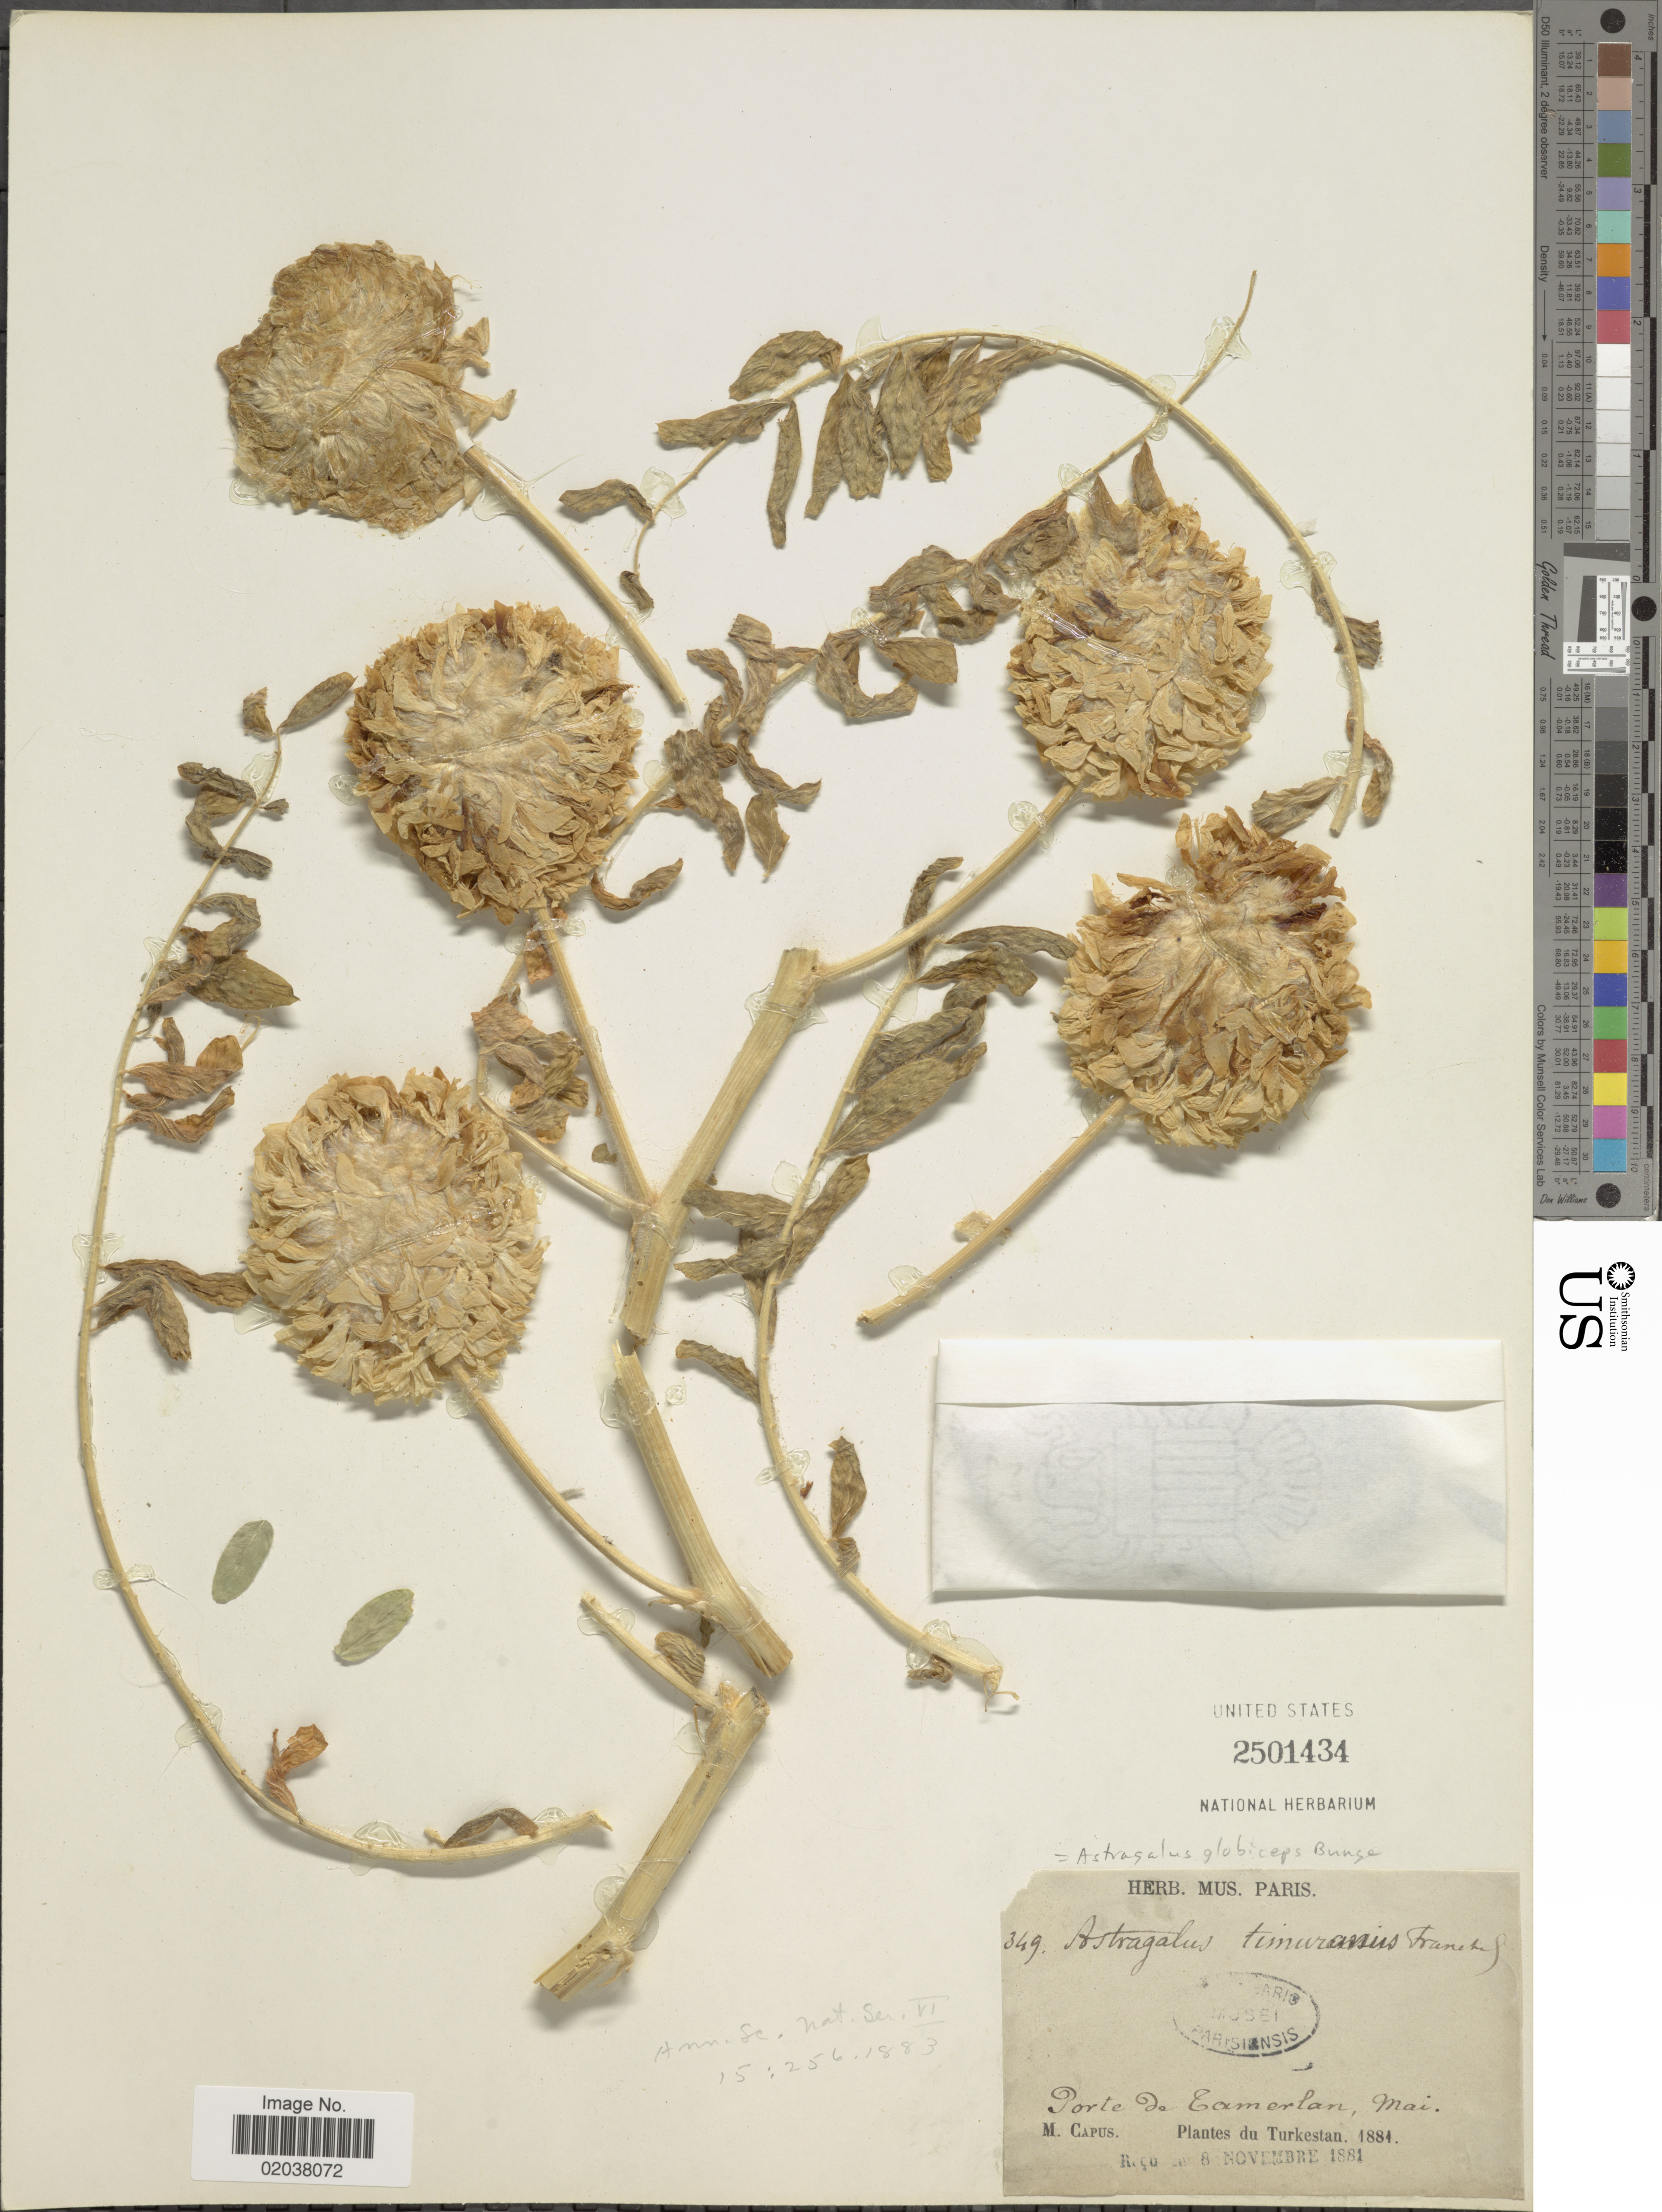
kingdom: Plantae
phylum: Tracheophyta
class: Magnoliopsida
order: Fabales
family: Fabaceae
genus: Astragalus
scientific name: Astragalus globiceps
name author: Bunge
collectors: M. Capus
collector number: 349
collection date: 1881-05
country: Kazakhstan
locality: Porte de Camerlan. Turkestan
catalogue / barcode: US 2501434